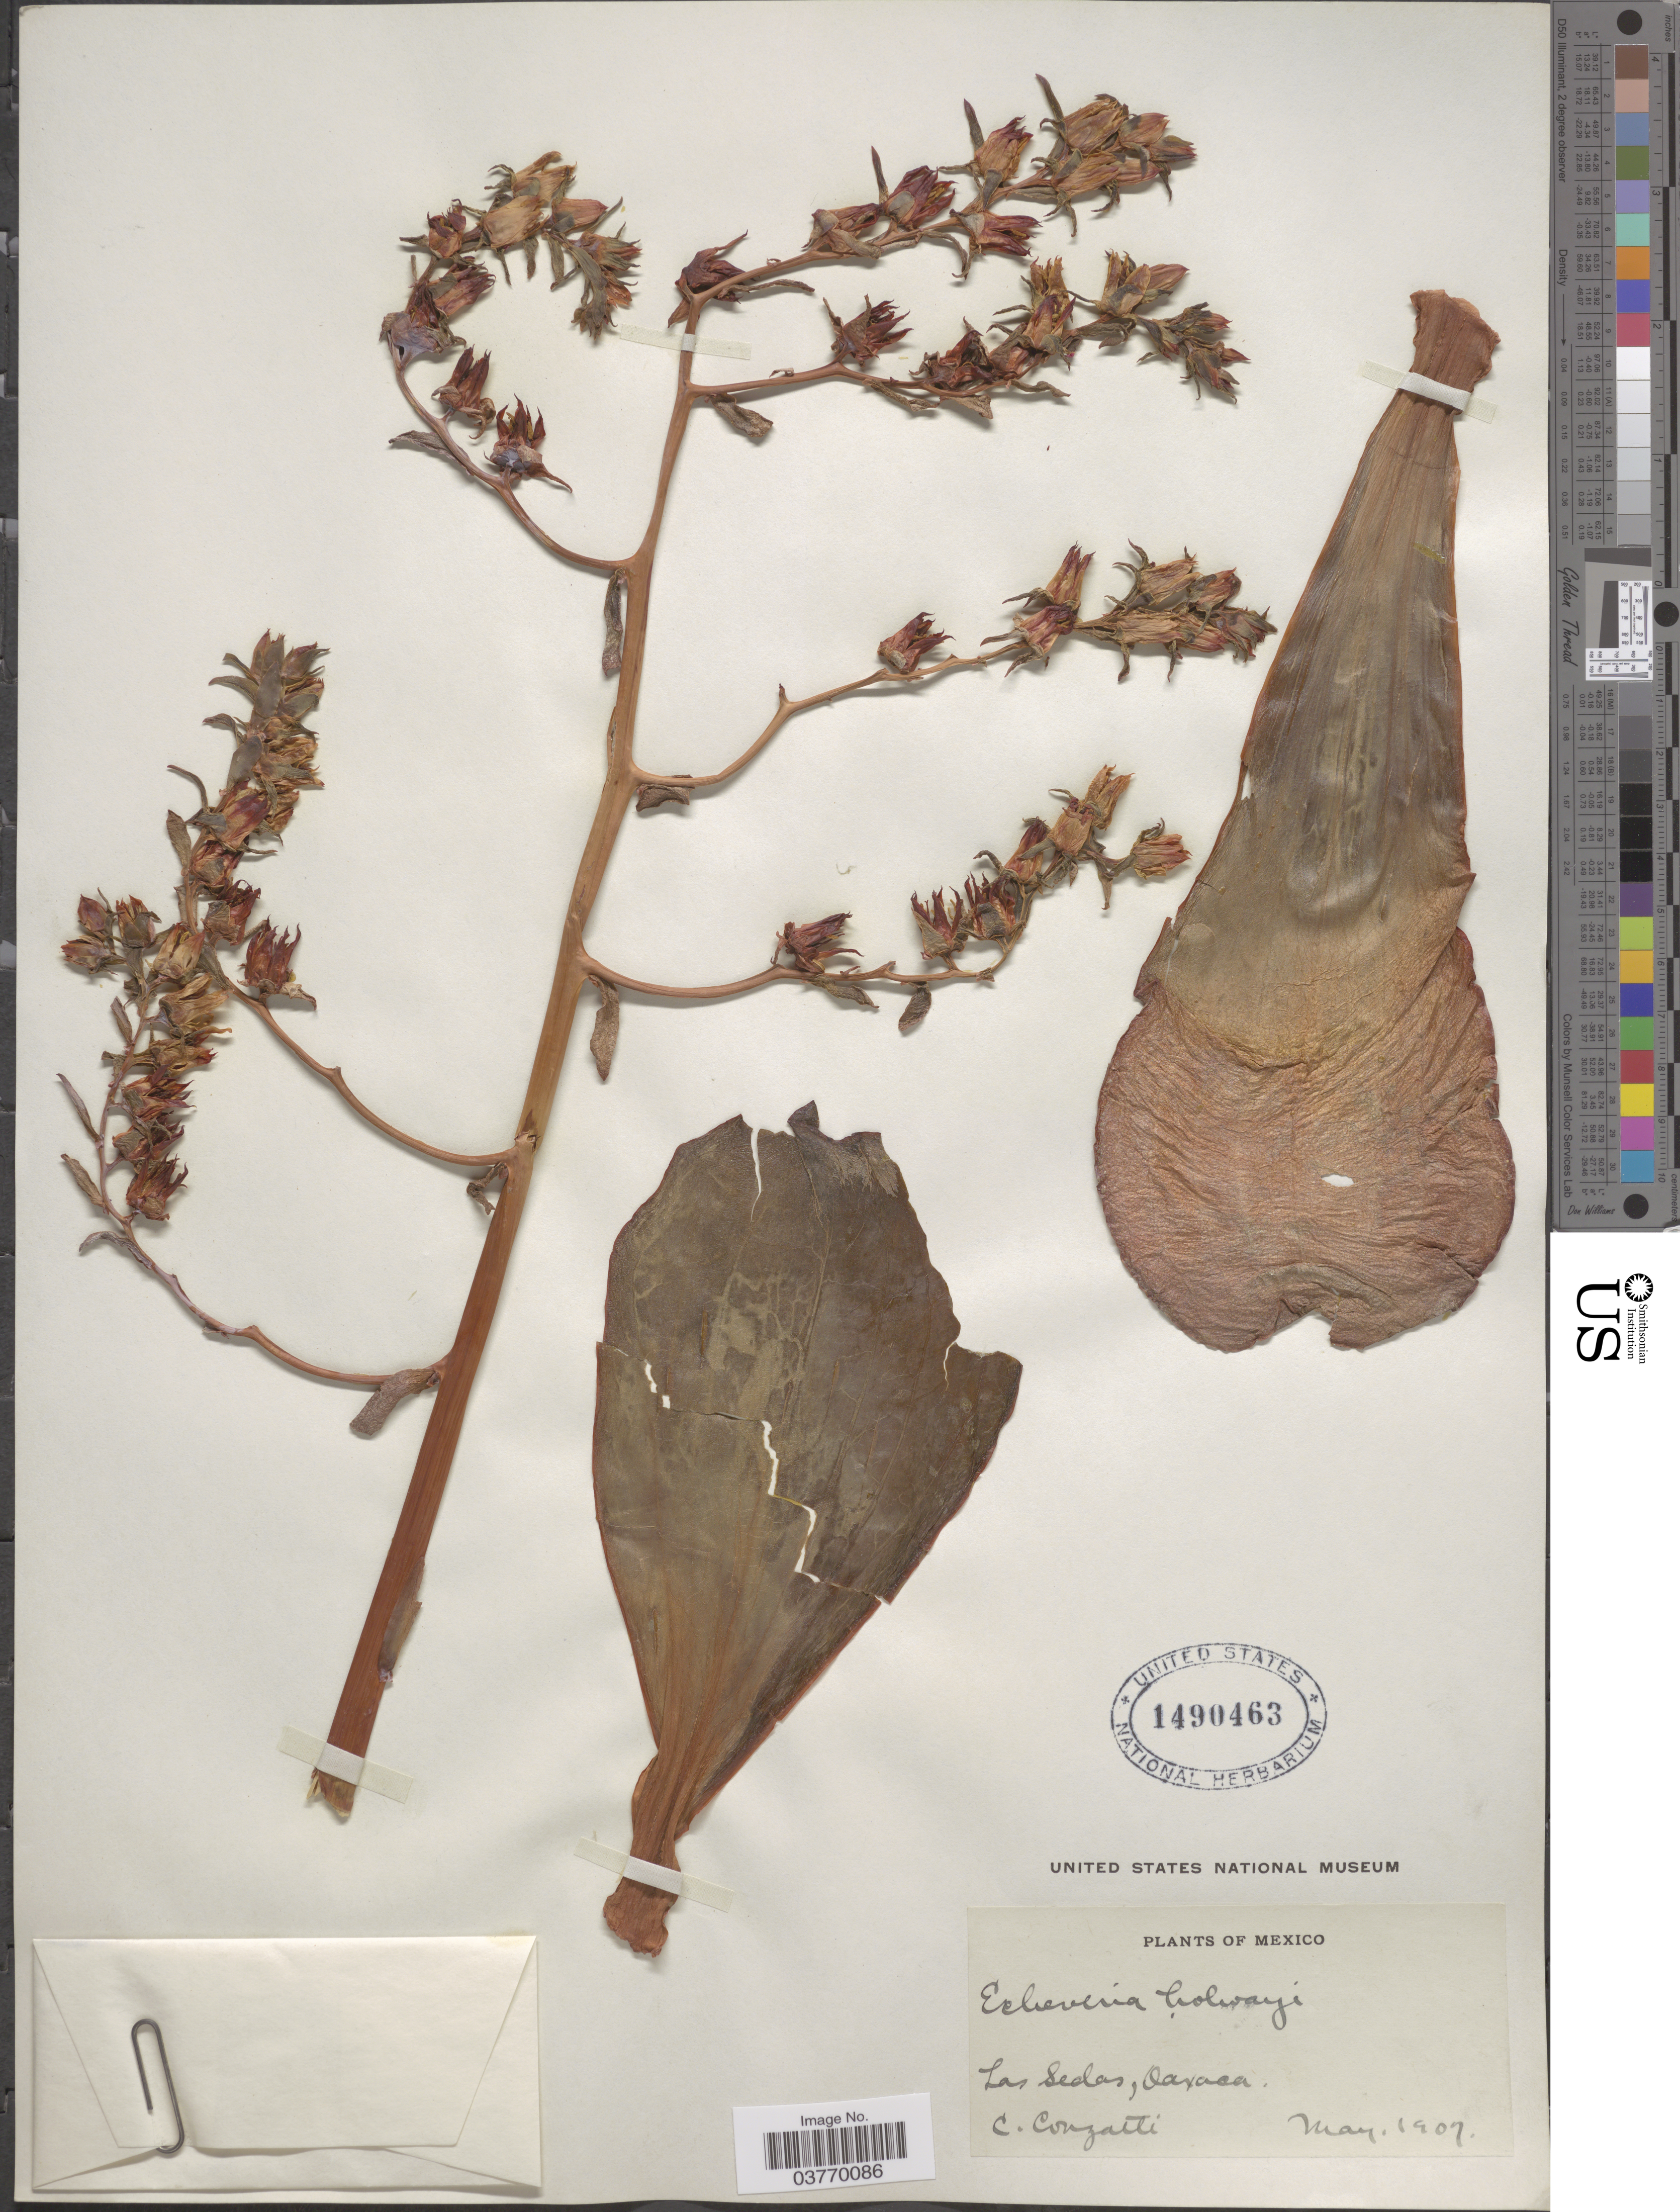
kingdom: Plantae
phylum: Tracheophyta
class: Magnoliopsida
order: Saxifragales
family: Crassulaceae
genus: Echeveria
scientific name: Echeveria acutifolia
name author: Lindl.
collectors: C. Conzatti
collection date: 1907-05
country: Mexico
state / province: Oaxaca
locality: Las Sedas.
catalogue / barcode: US 1490463